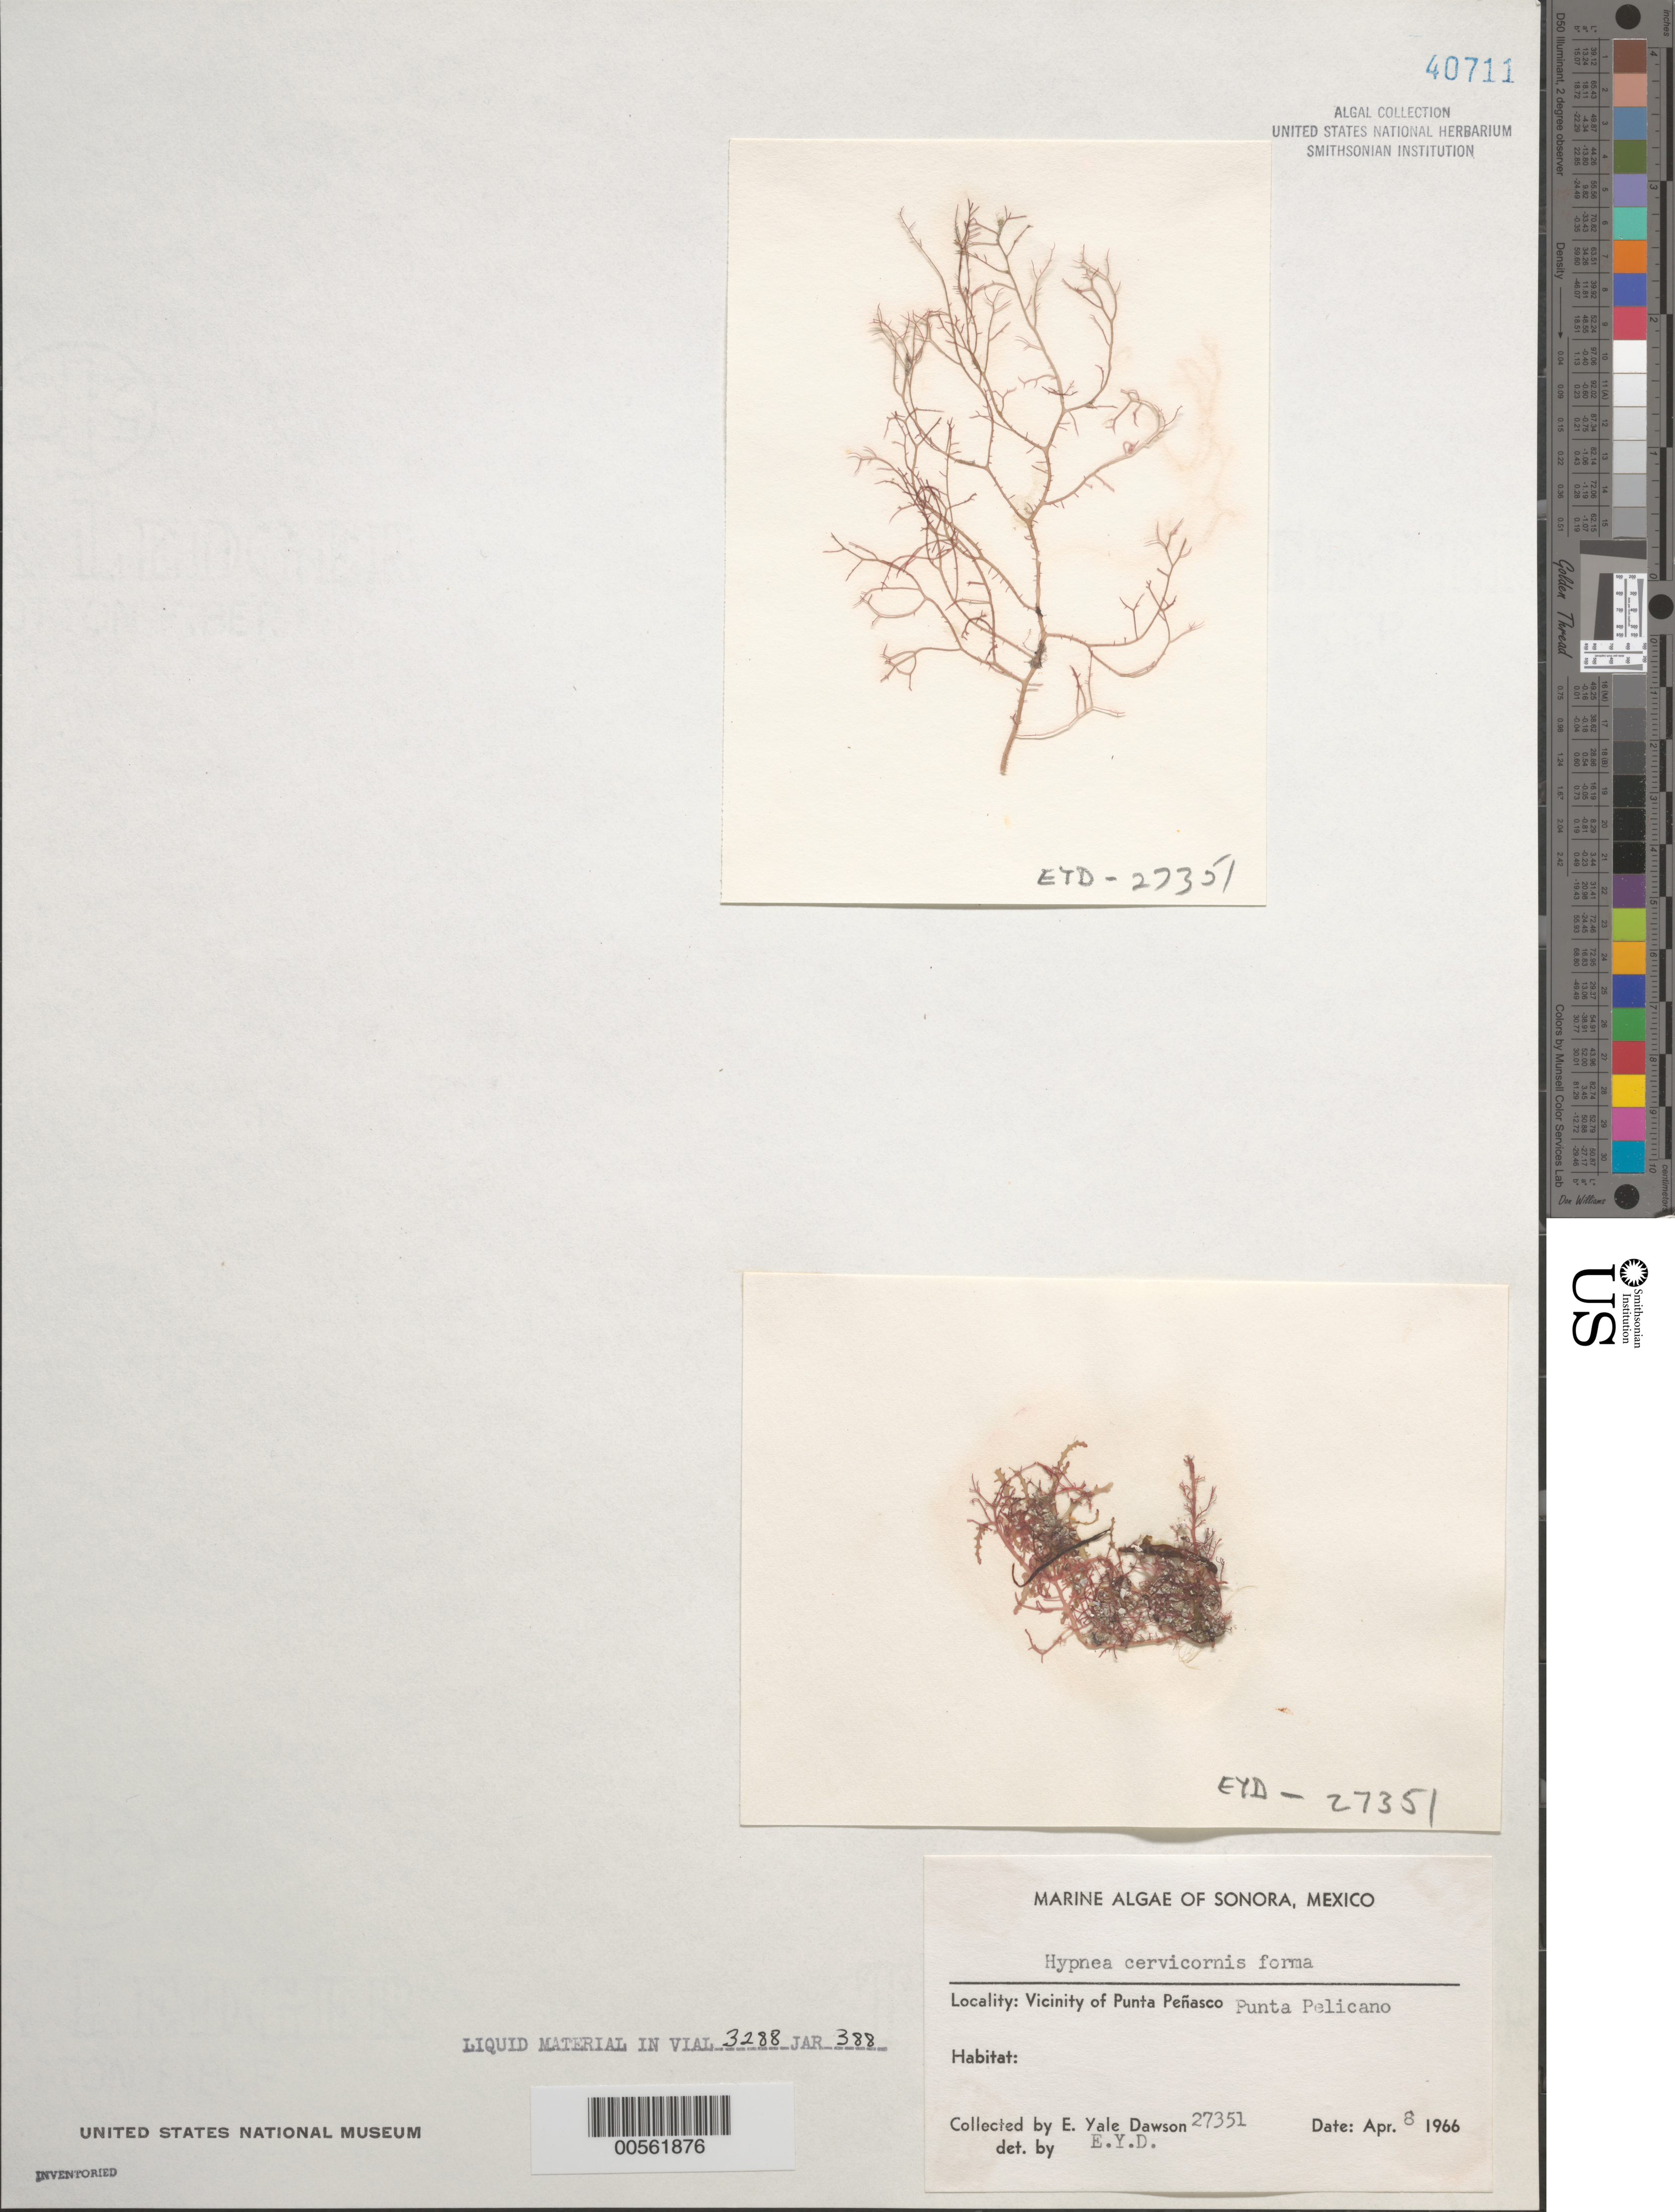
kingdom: Plantae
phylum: Rhodophyta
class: Florideophyceae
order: Gigartinales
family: Cystocloniaceae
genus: Hypnea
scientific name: Hypnea cervicornis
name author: J. Agardh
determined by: Dawson, E. Y.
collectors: E. Y. Dawson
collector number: EYD 27351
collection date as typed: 08 Apr 1966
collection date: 1966-04-08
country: Mexico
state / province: Sonora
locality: Punta Pelicano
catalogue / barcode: US 40711